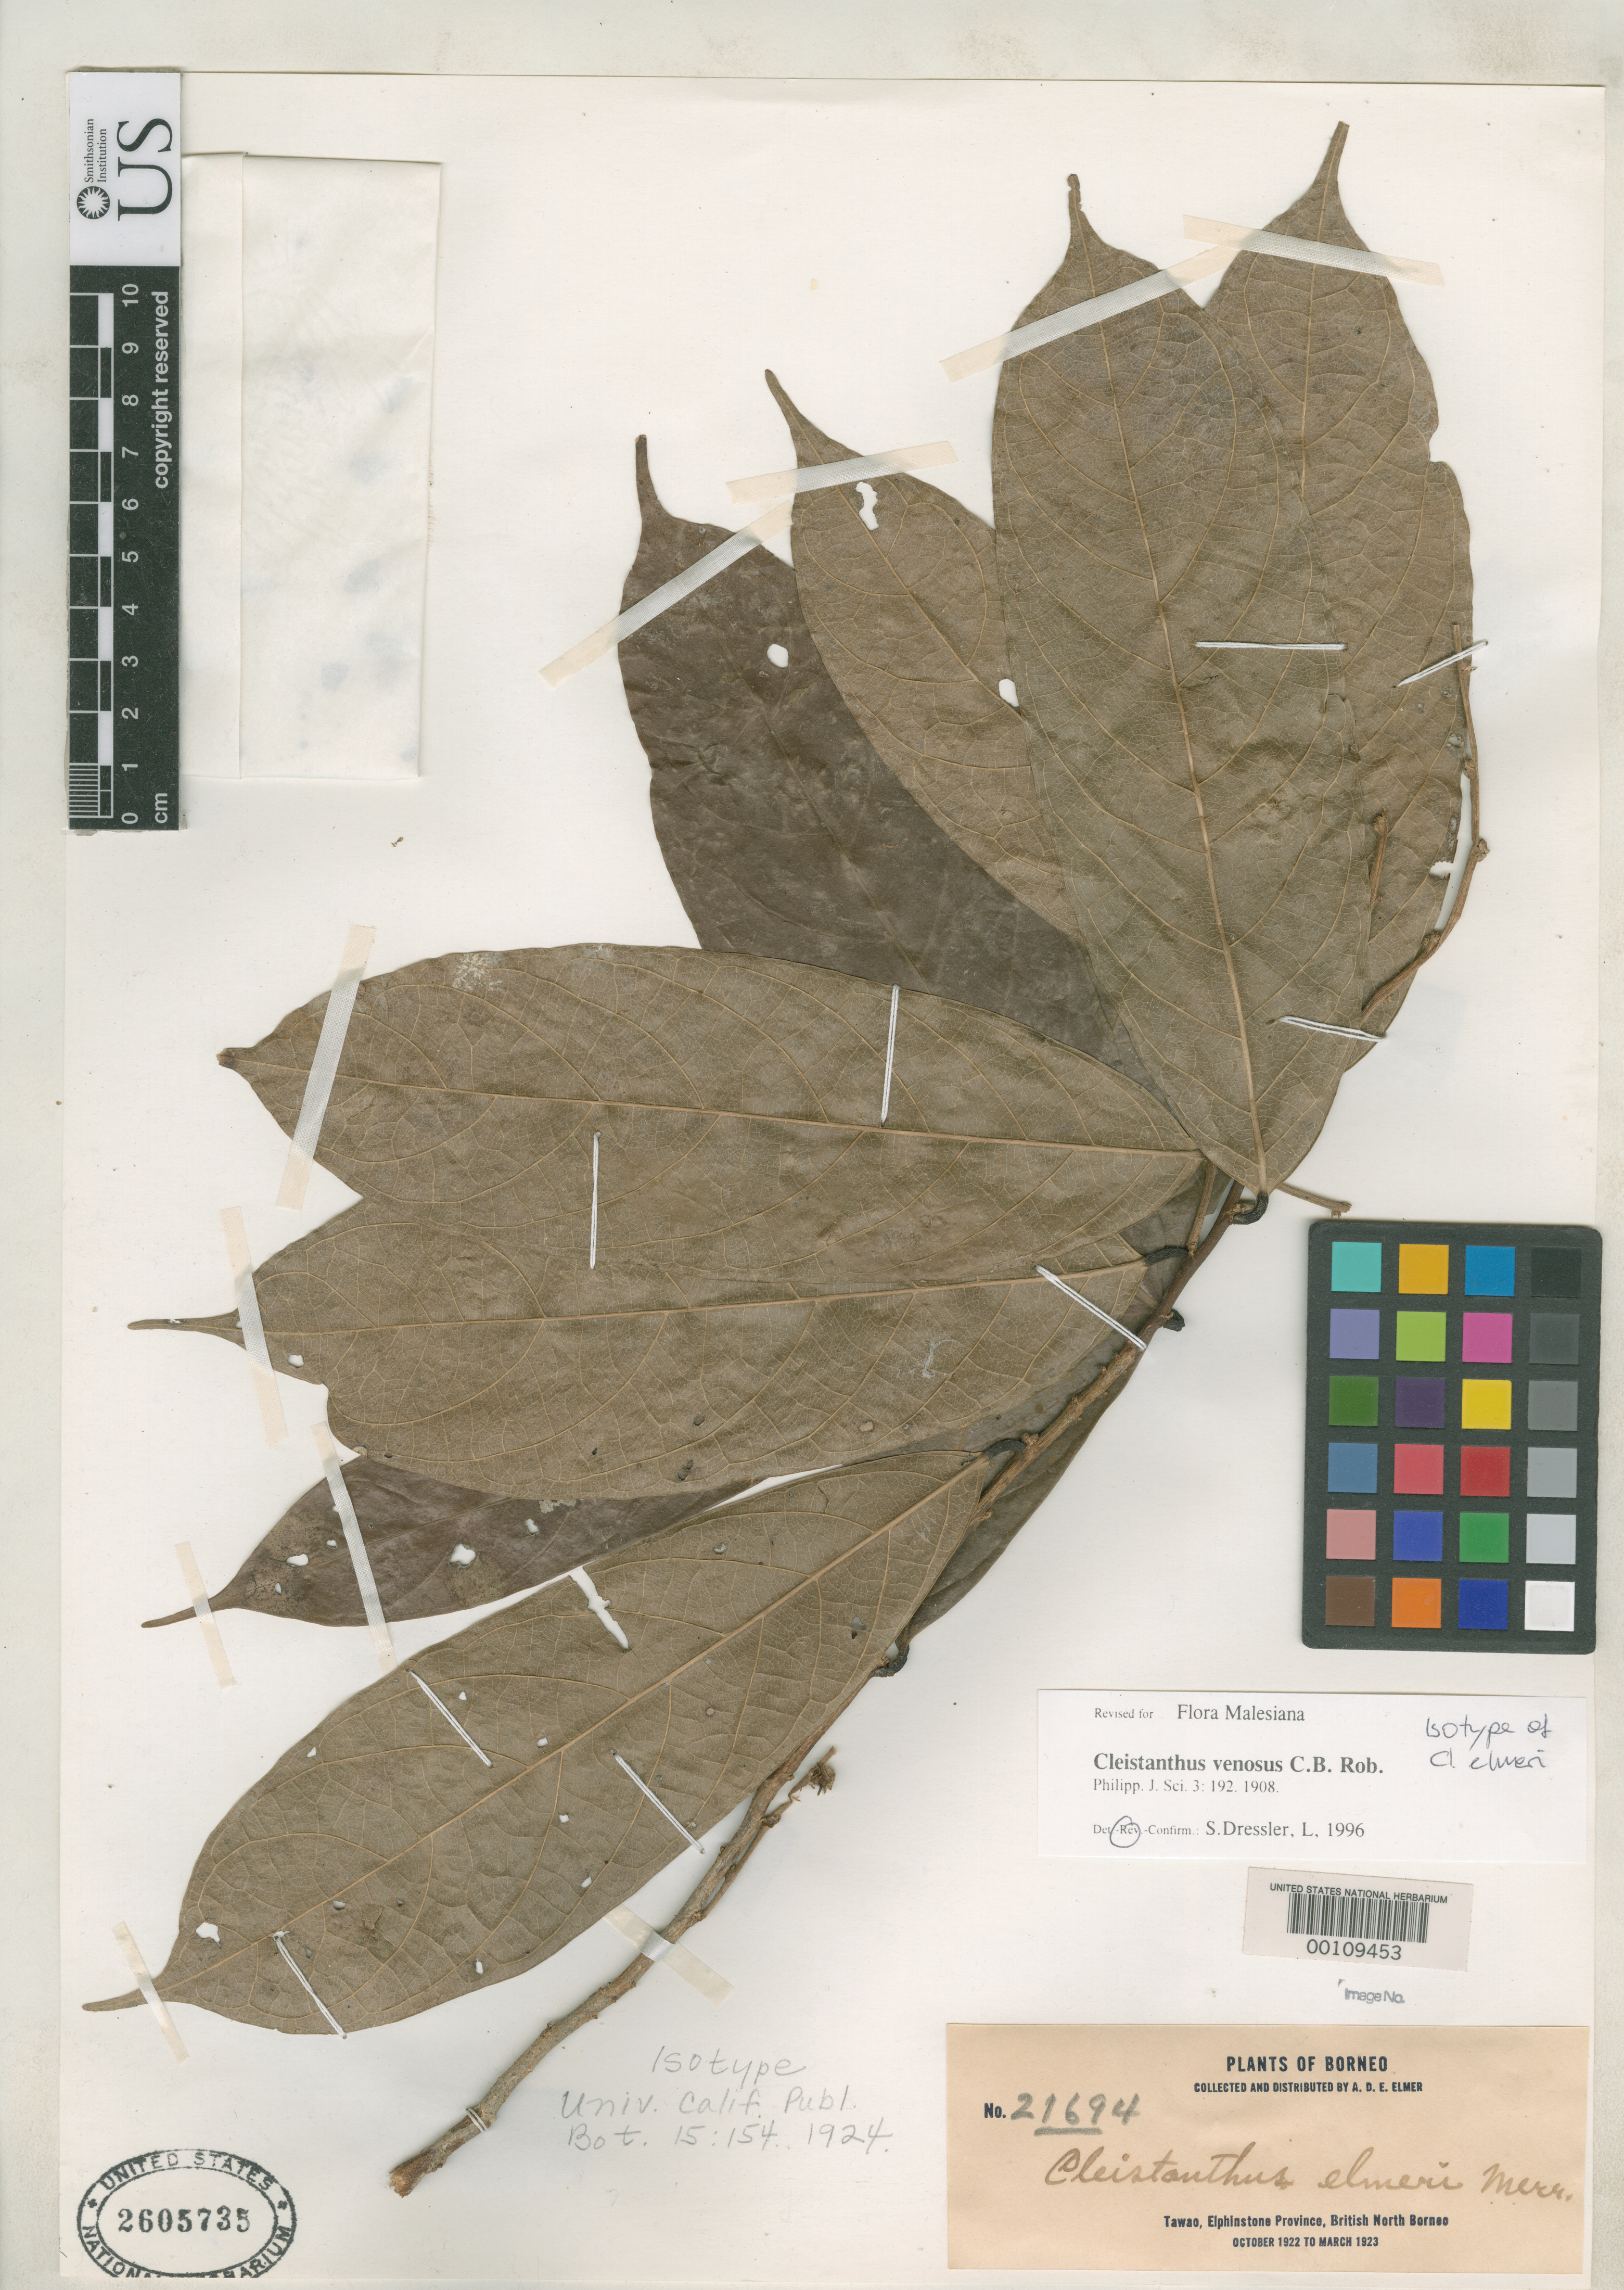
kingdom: Plantae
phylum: Tracheophyta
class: Magnoliopsida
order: Malpighiales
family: Phyllanthaceae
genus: Cleistanthus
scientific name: Cleistanthus elmeri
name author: Merr.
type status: Isolectotype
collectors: A. D. E. Elmer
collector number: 21694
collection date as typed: Oct 1922 to -- Mar 1923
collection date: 1922-10/1923-03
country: Malaysia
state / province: Sabah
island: Borneo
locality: Tawao, Elphinstone Province.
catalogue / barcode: US 2605735